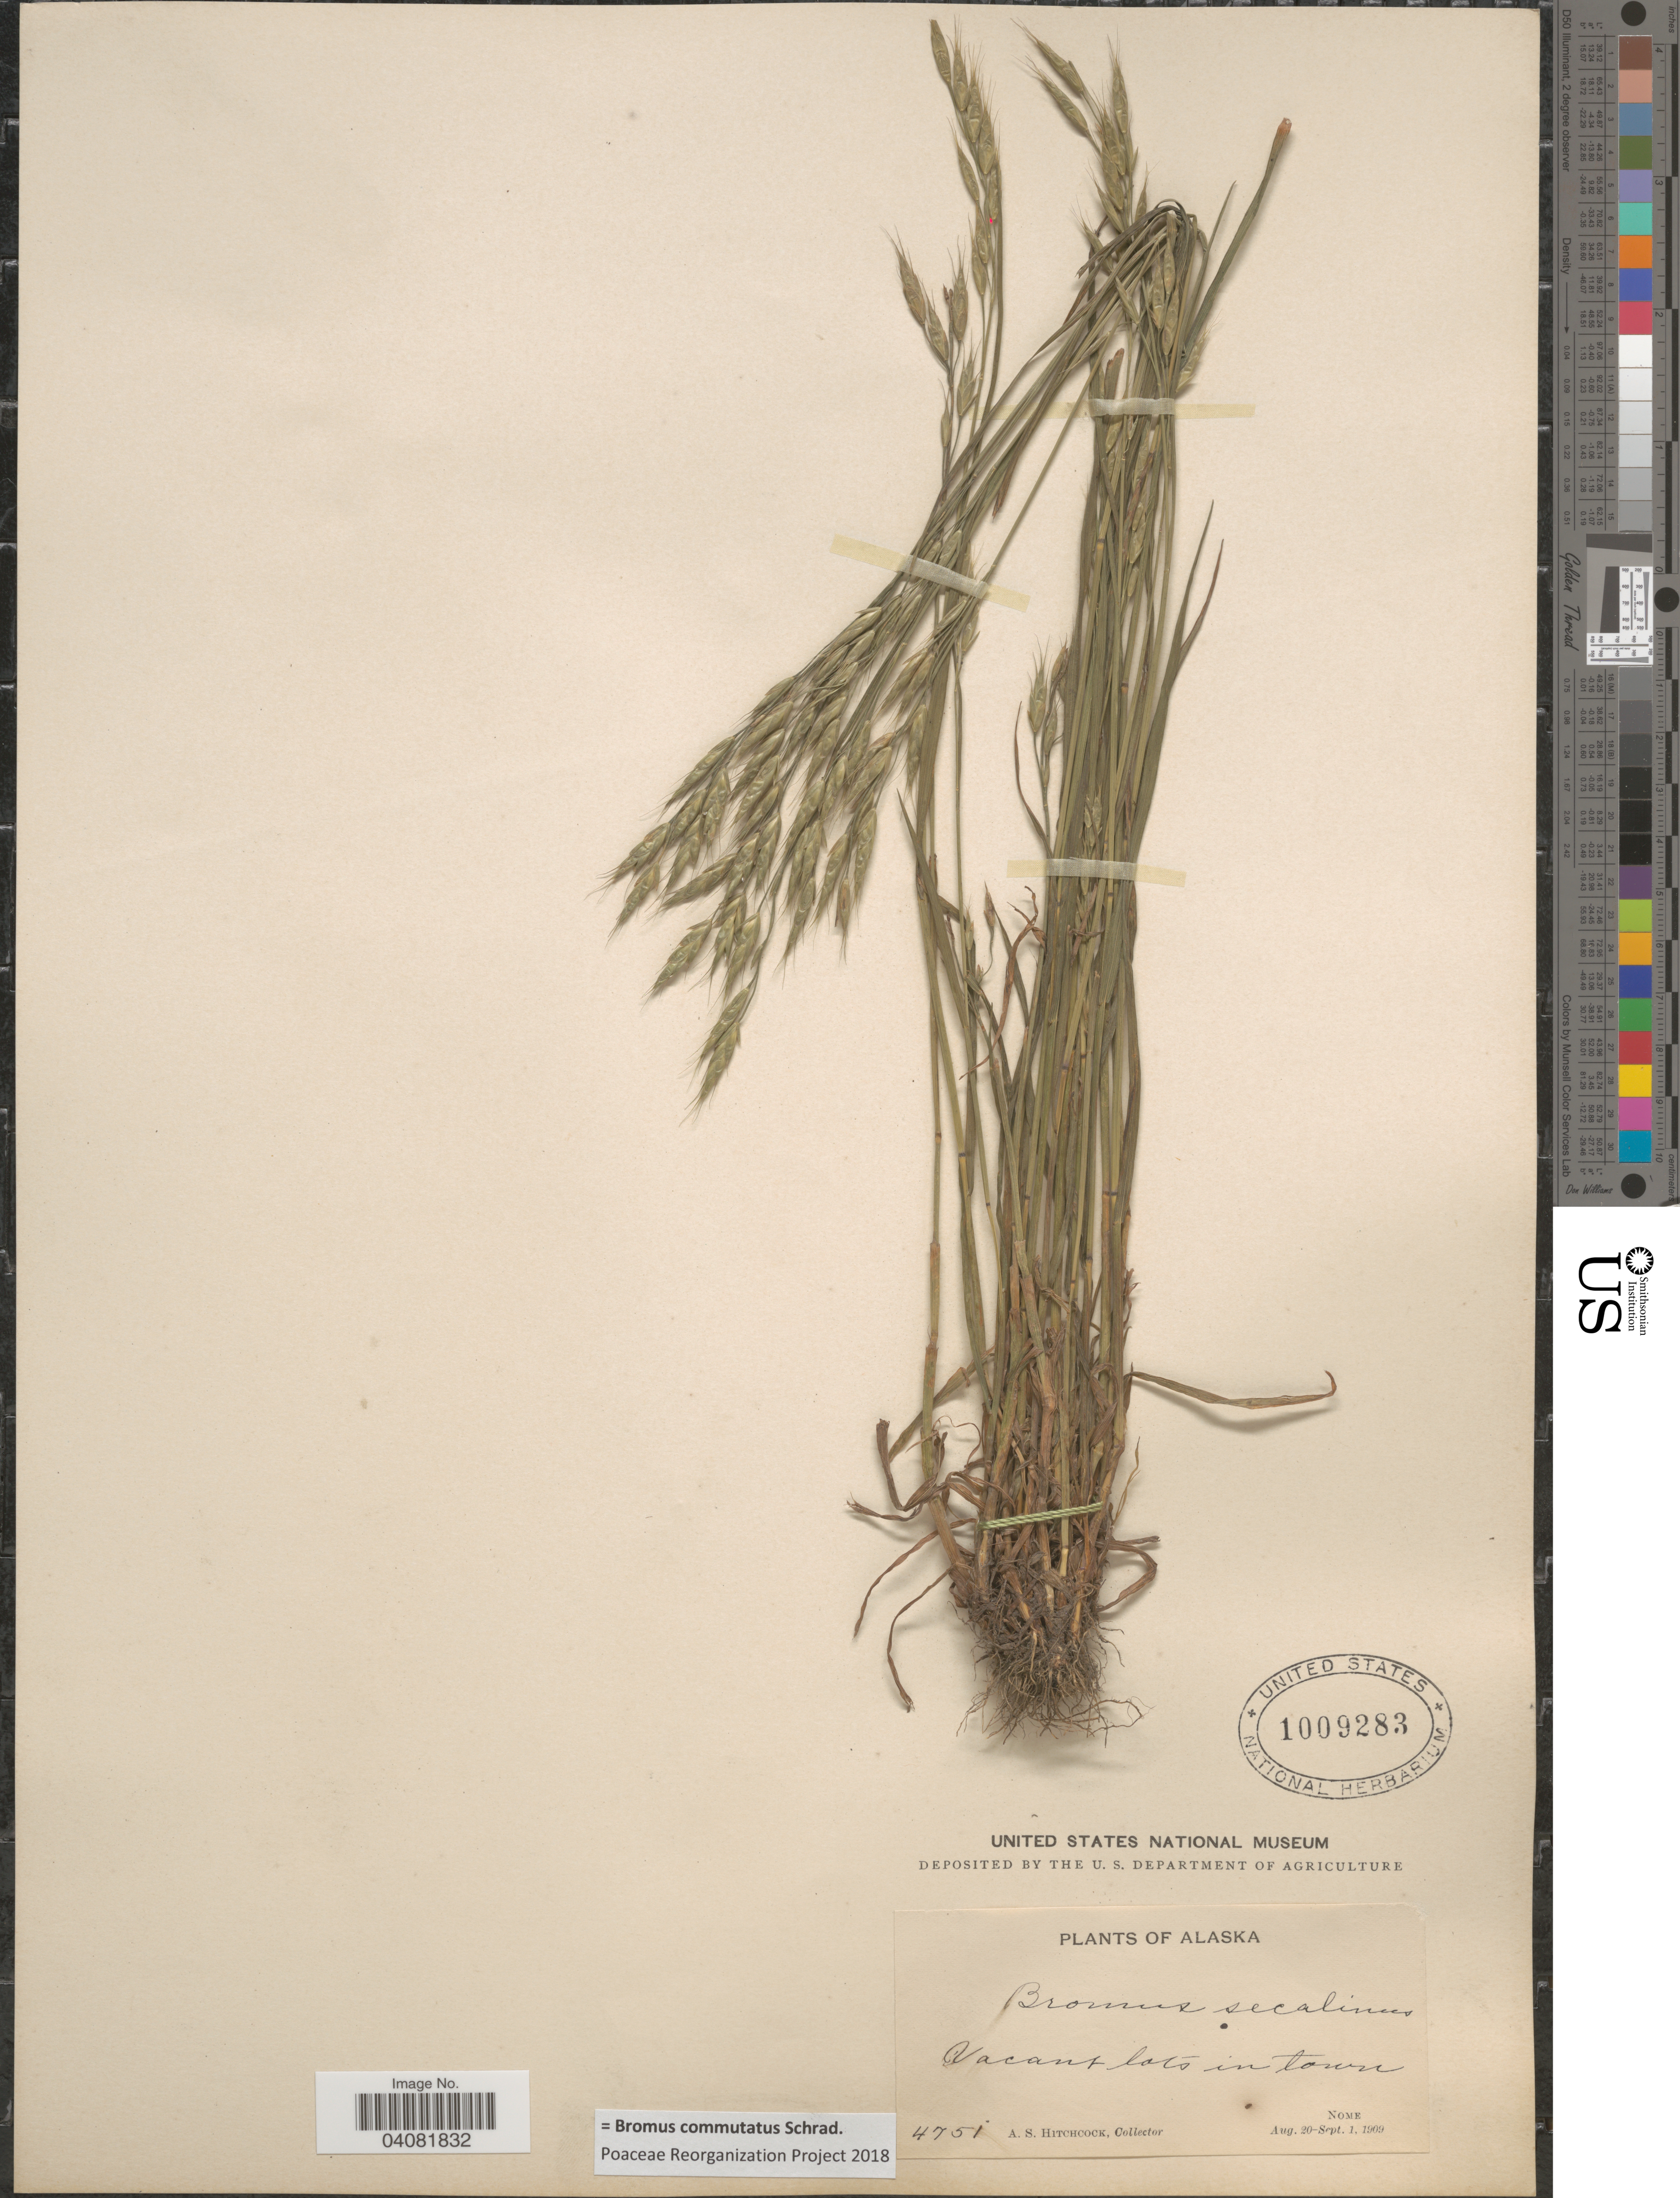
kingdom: Plantae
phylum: Tracheophyta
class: Liliopsida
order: Poales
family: Poaceae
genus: Bromus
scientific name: Bromus commutatus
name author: Schrad.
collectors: A. S. Hitchcock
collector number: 4751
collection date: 1909-08-20/1909-09-01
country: United States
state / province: Alaska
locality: Vacant lots in town. Nome.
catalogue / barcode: US 1009283